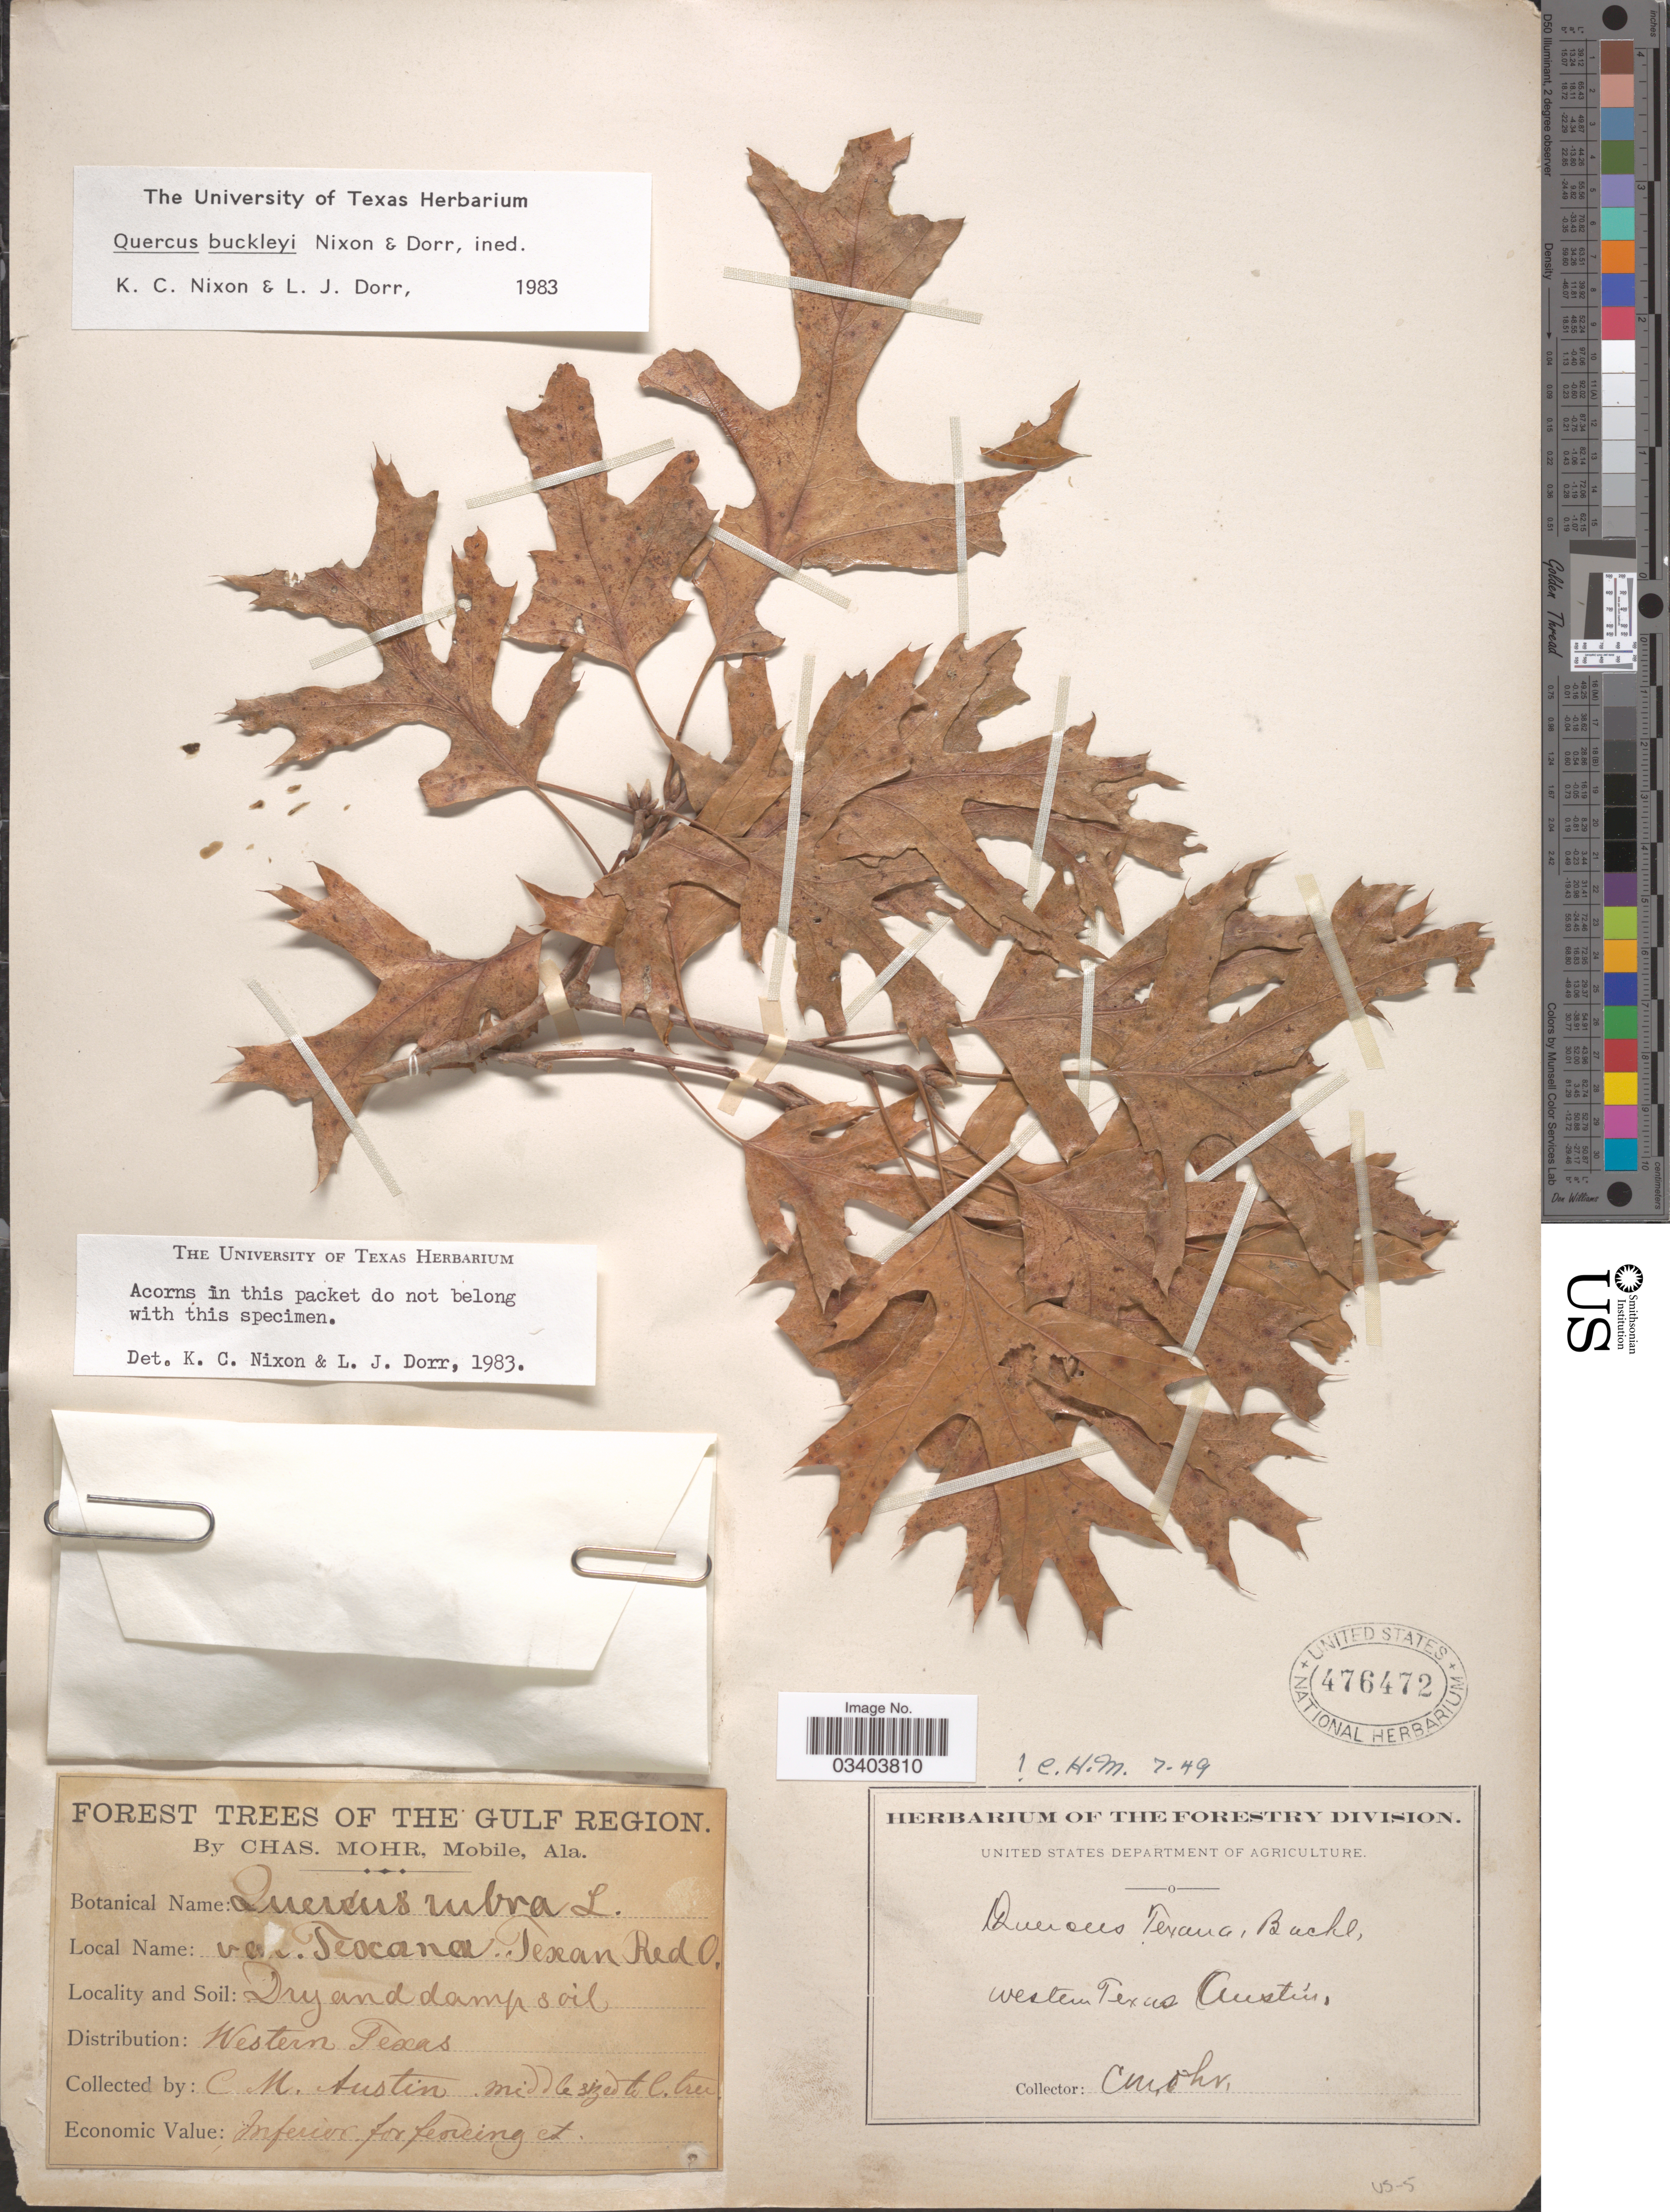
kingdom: Plantae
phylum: Tracheophyta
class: Magnoliopsida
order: Fagales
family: Fagaceae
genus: Quercus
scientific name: Quercus buckleyi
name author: Nixon & Dorr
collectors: Mohr, C. T. (herbarium) & C. Austin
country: United States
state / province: Texas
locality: Western Texas. Austin. The Gulf Region.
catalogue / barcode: US 476472